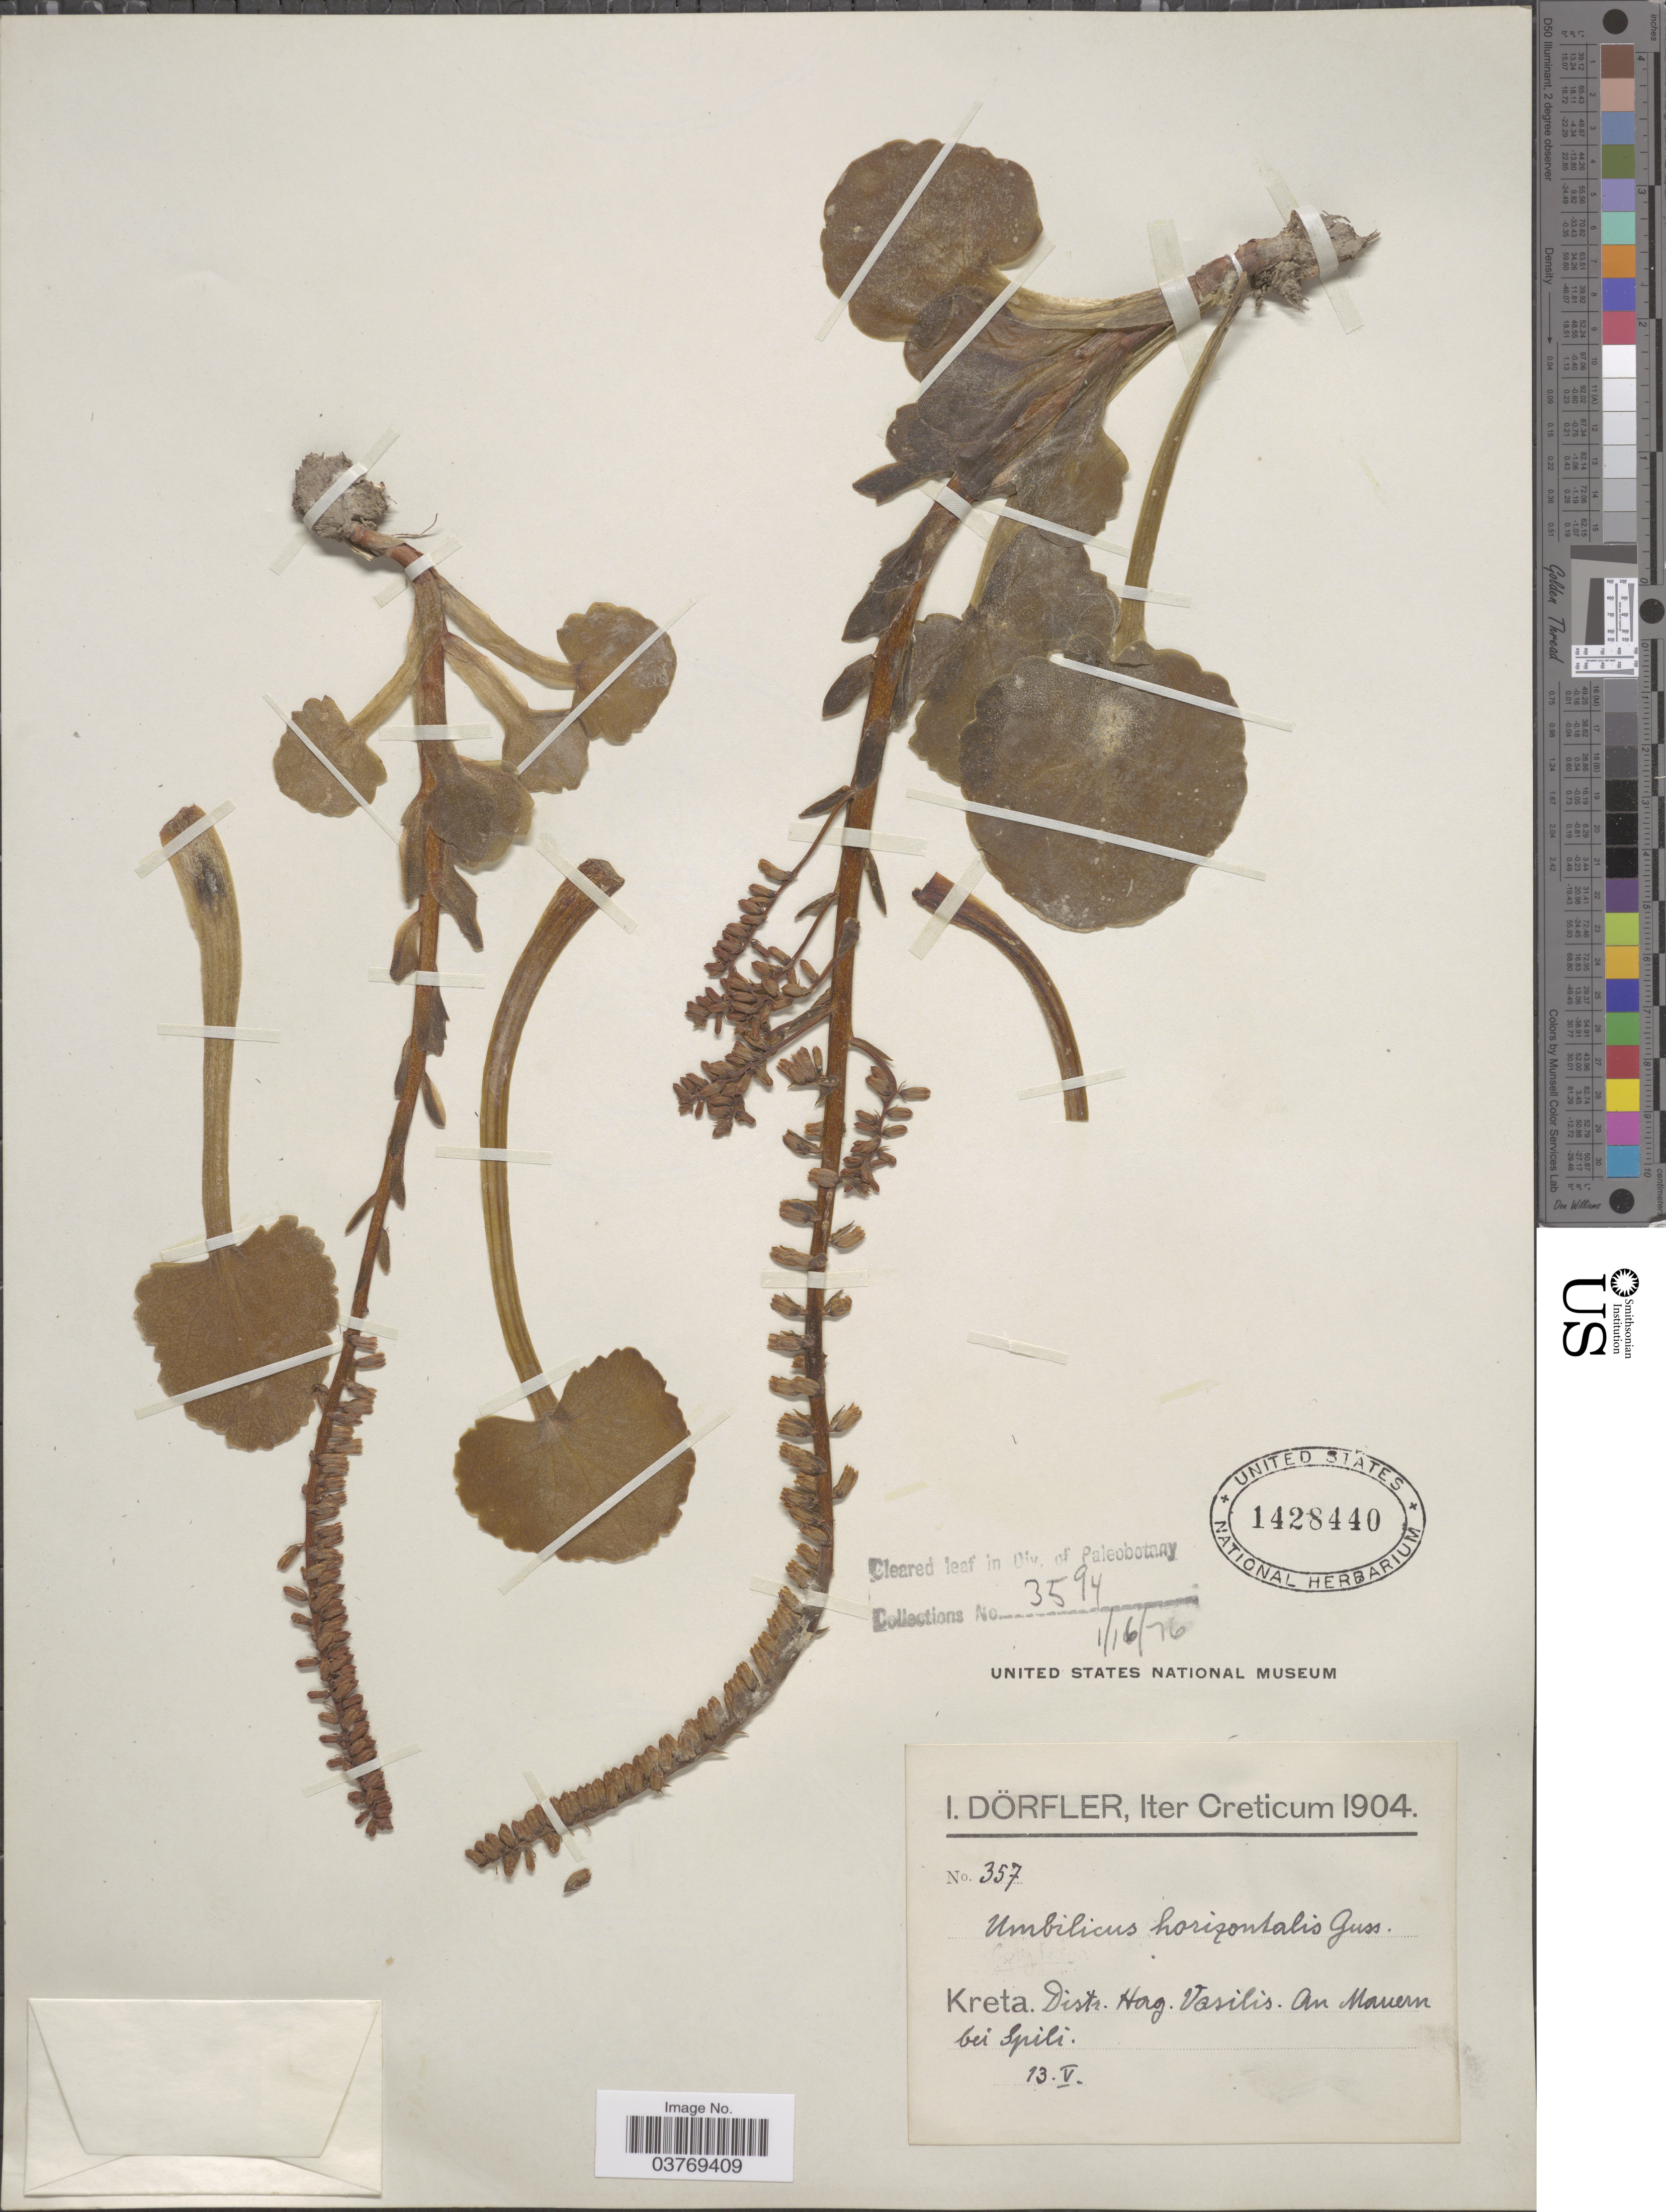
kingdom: Plantae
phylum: Tracheophyta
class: Magnoliopsida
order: Saxifragales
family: Crassulaceae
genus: Umbilicus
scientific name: Umbilicus horizontalis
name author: (Gussone) DC.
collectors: I. Dörfler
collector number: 357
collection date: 1904-05-13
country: Greece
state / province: Crete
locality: Iter Creticum. Kreta. Distr. Hag. Vasilis, An Mauern bei Spili.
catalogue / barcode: US 1428440